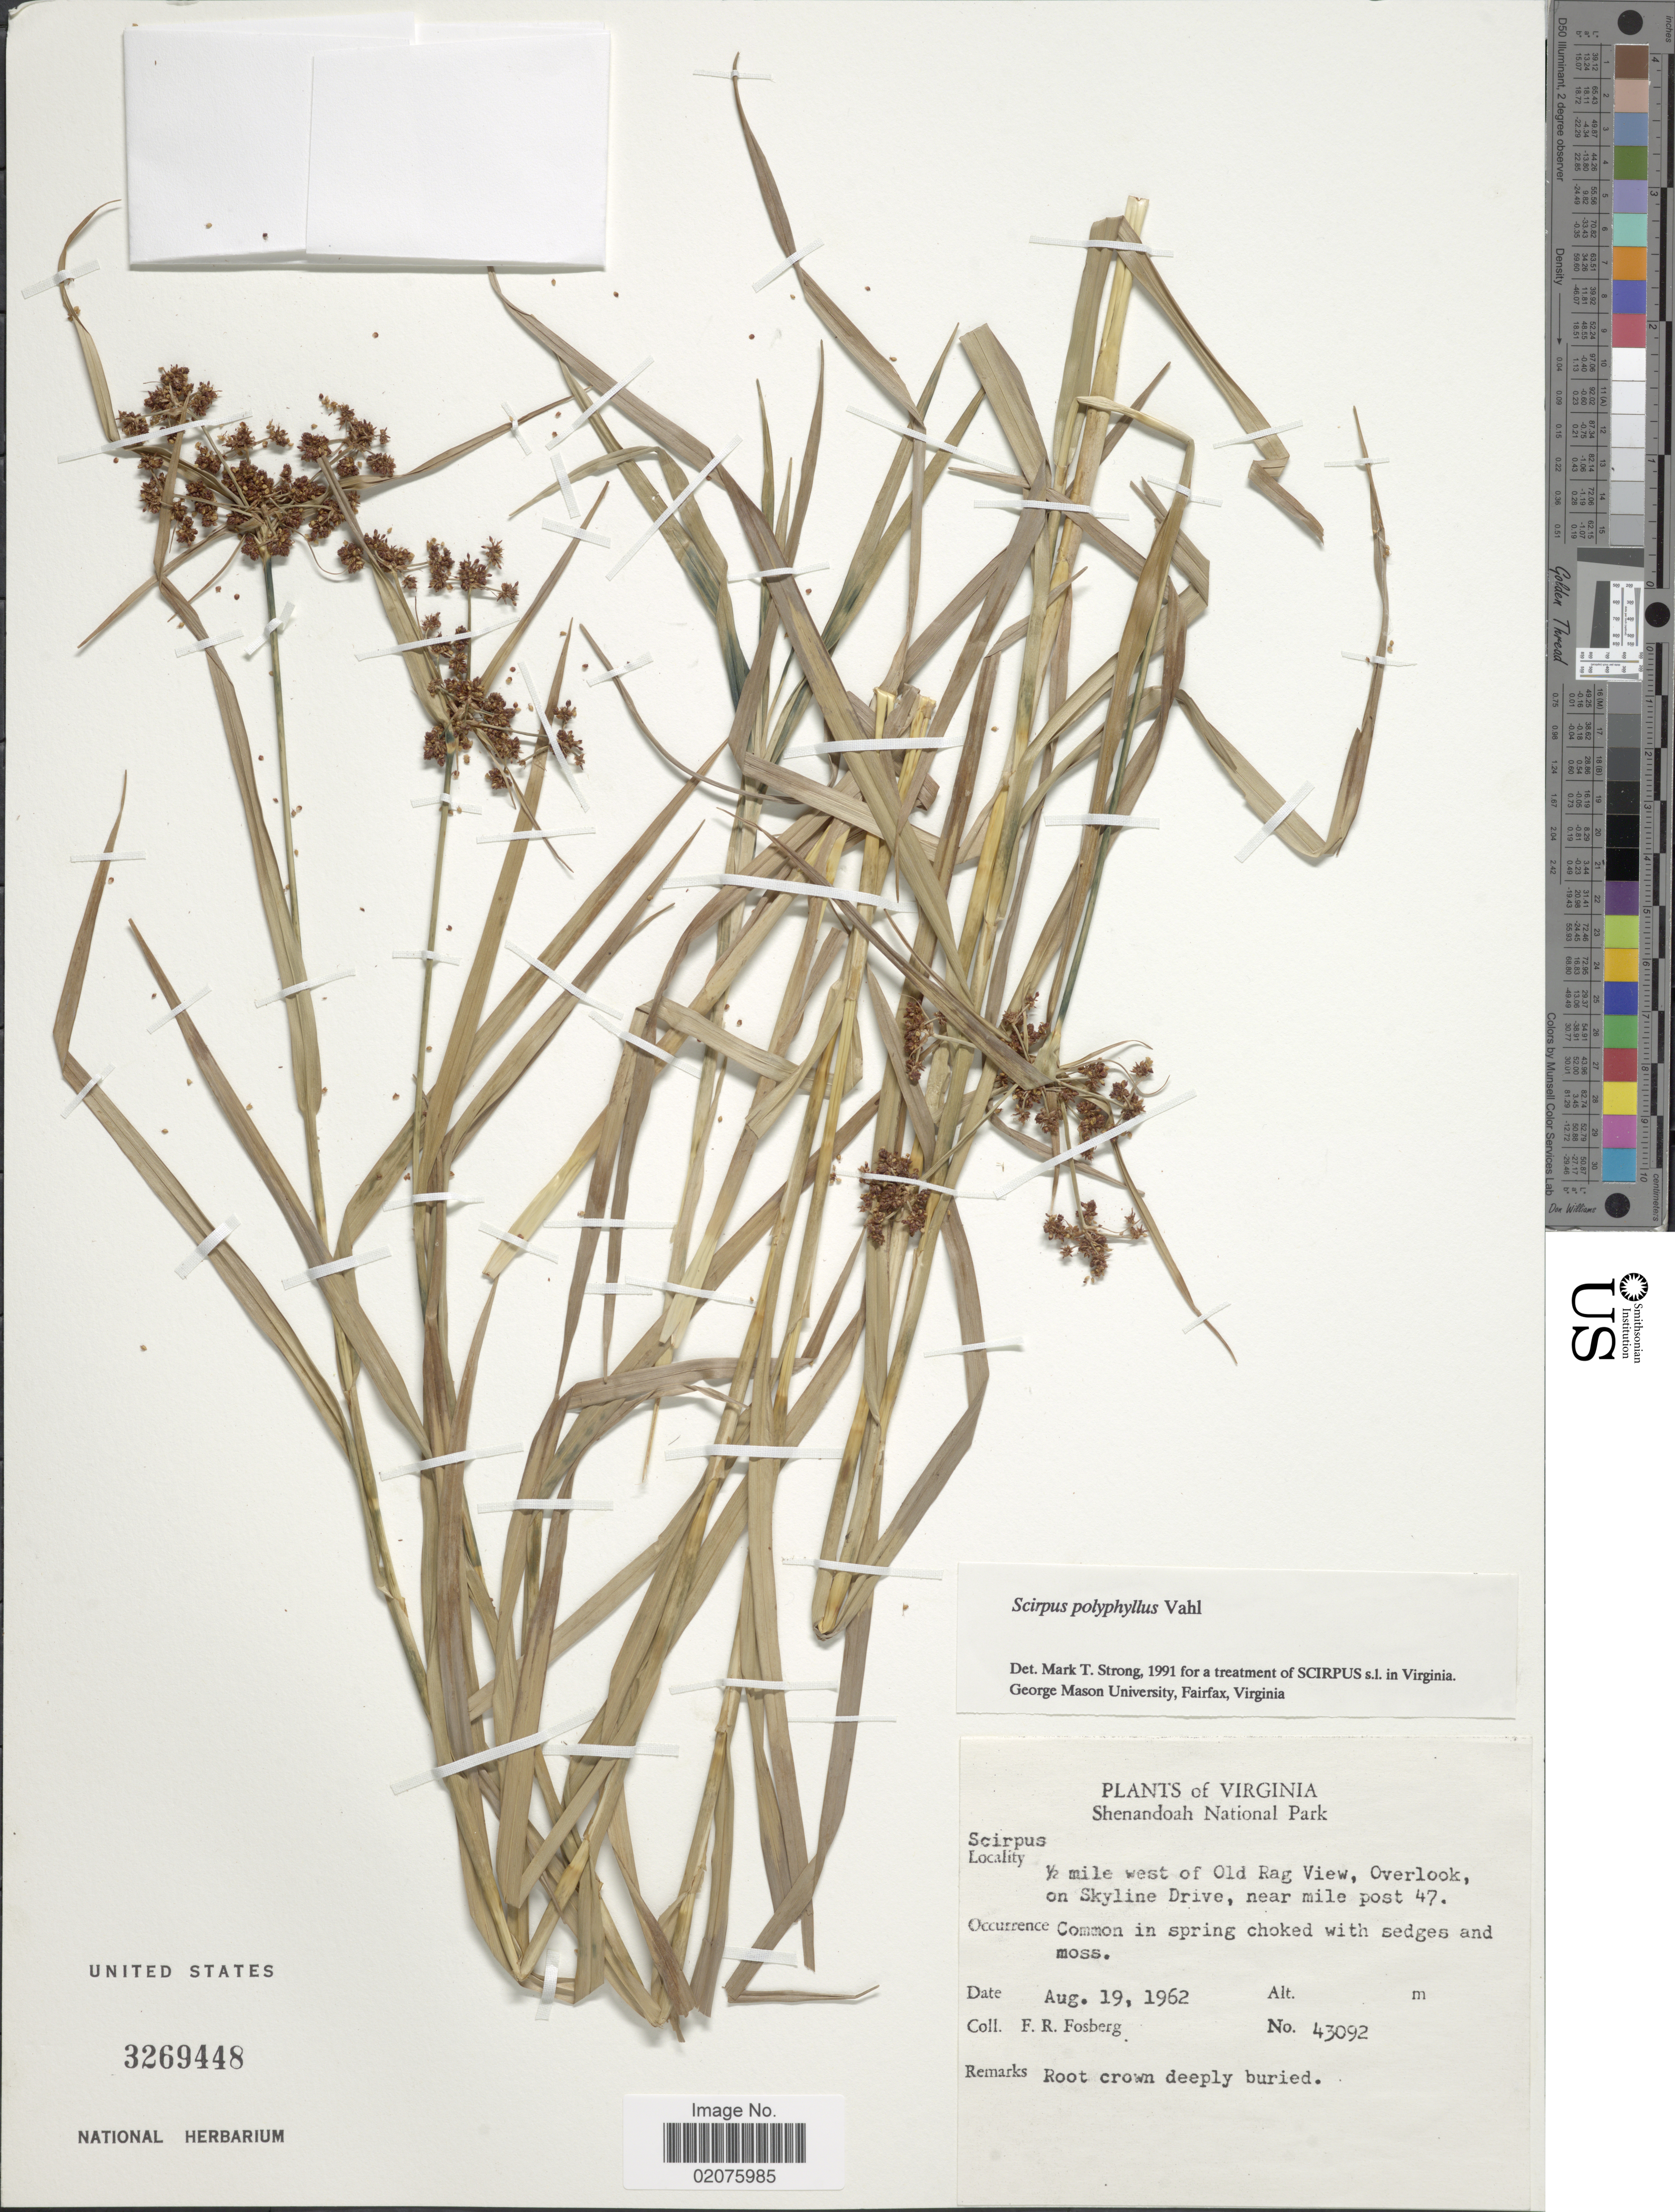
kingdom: Plantae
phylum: Tracheophyta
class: Liliopsida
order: Poales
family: Cyperaceae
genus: Scirpus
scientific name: Scirpus polyphyllus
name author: Vahl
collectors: F. R. Fosberg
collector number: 43092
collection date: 1962-08-19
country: United States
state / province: Virginia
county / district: Madison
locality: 1/2 mile W of Old Rag View, Overlook, on Skyline Drive, near mile post 47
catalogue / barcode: US 3269448